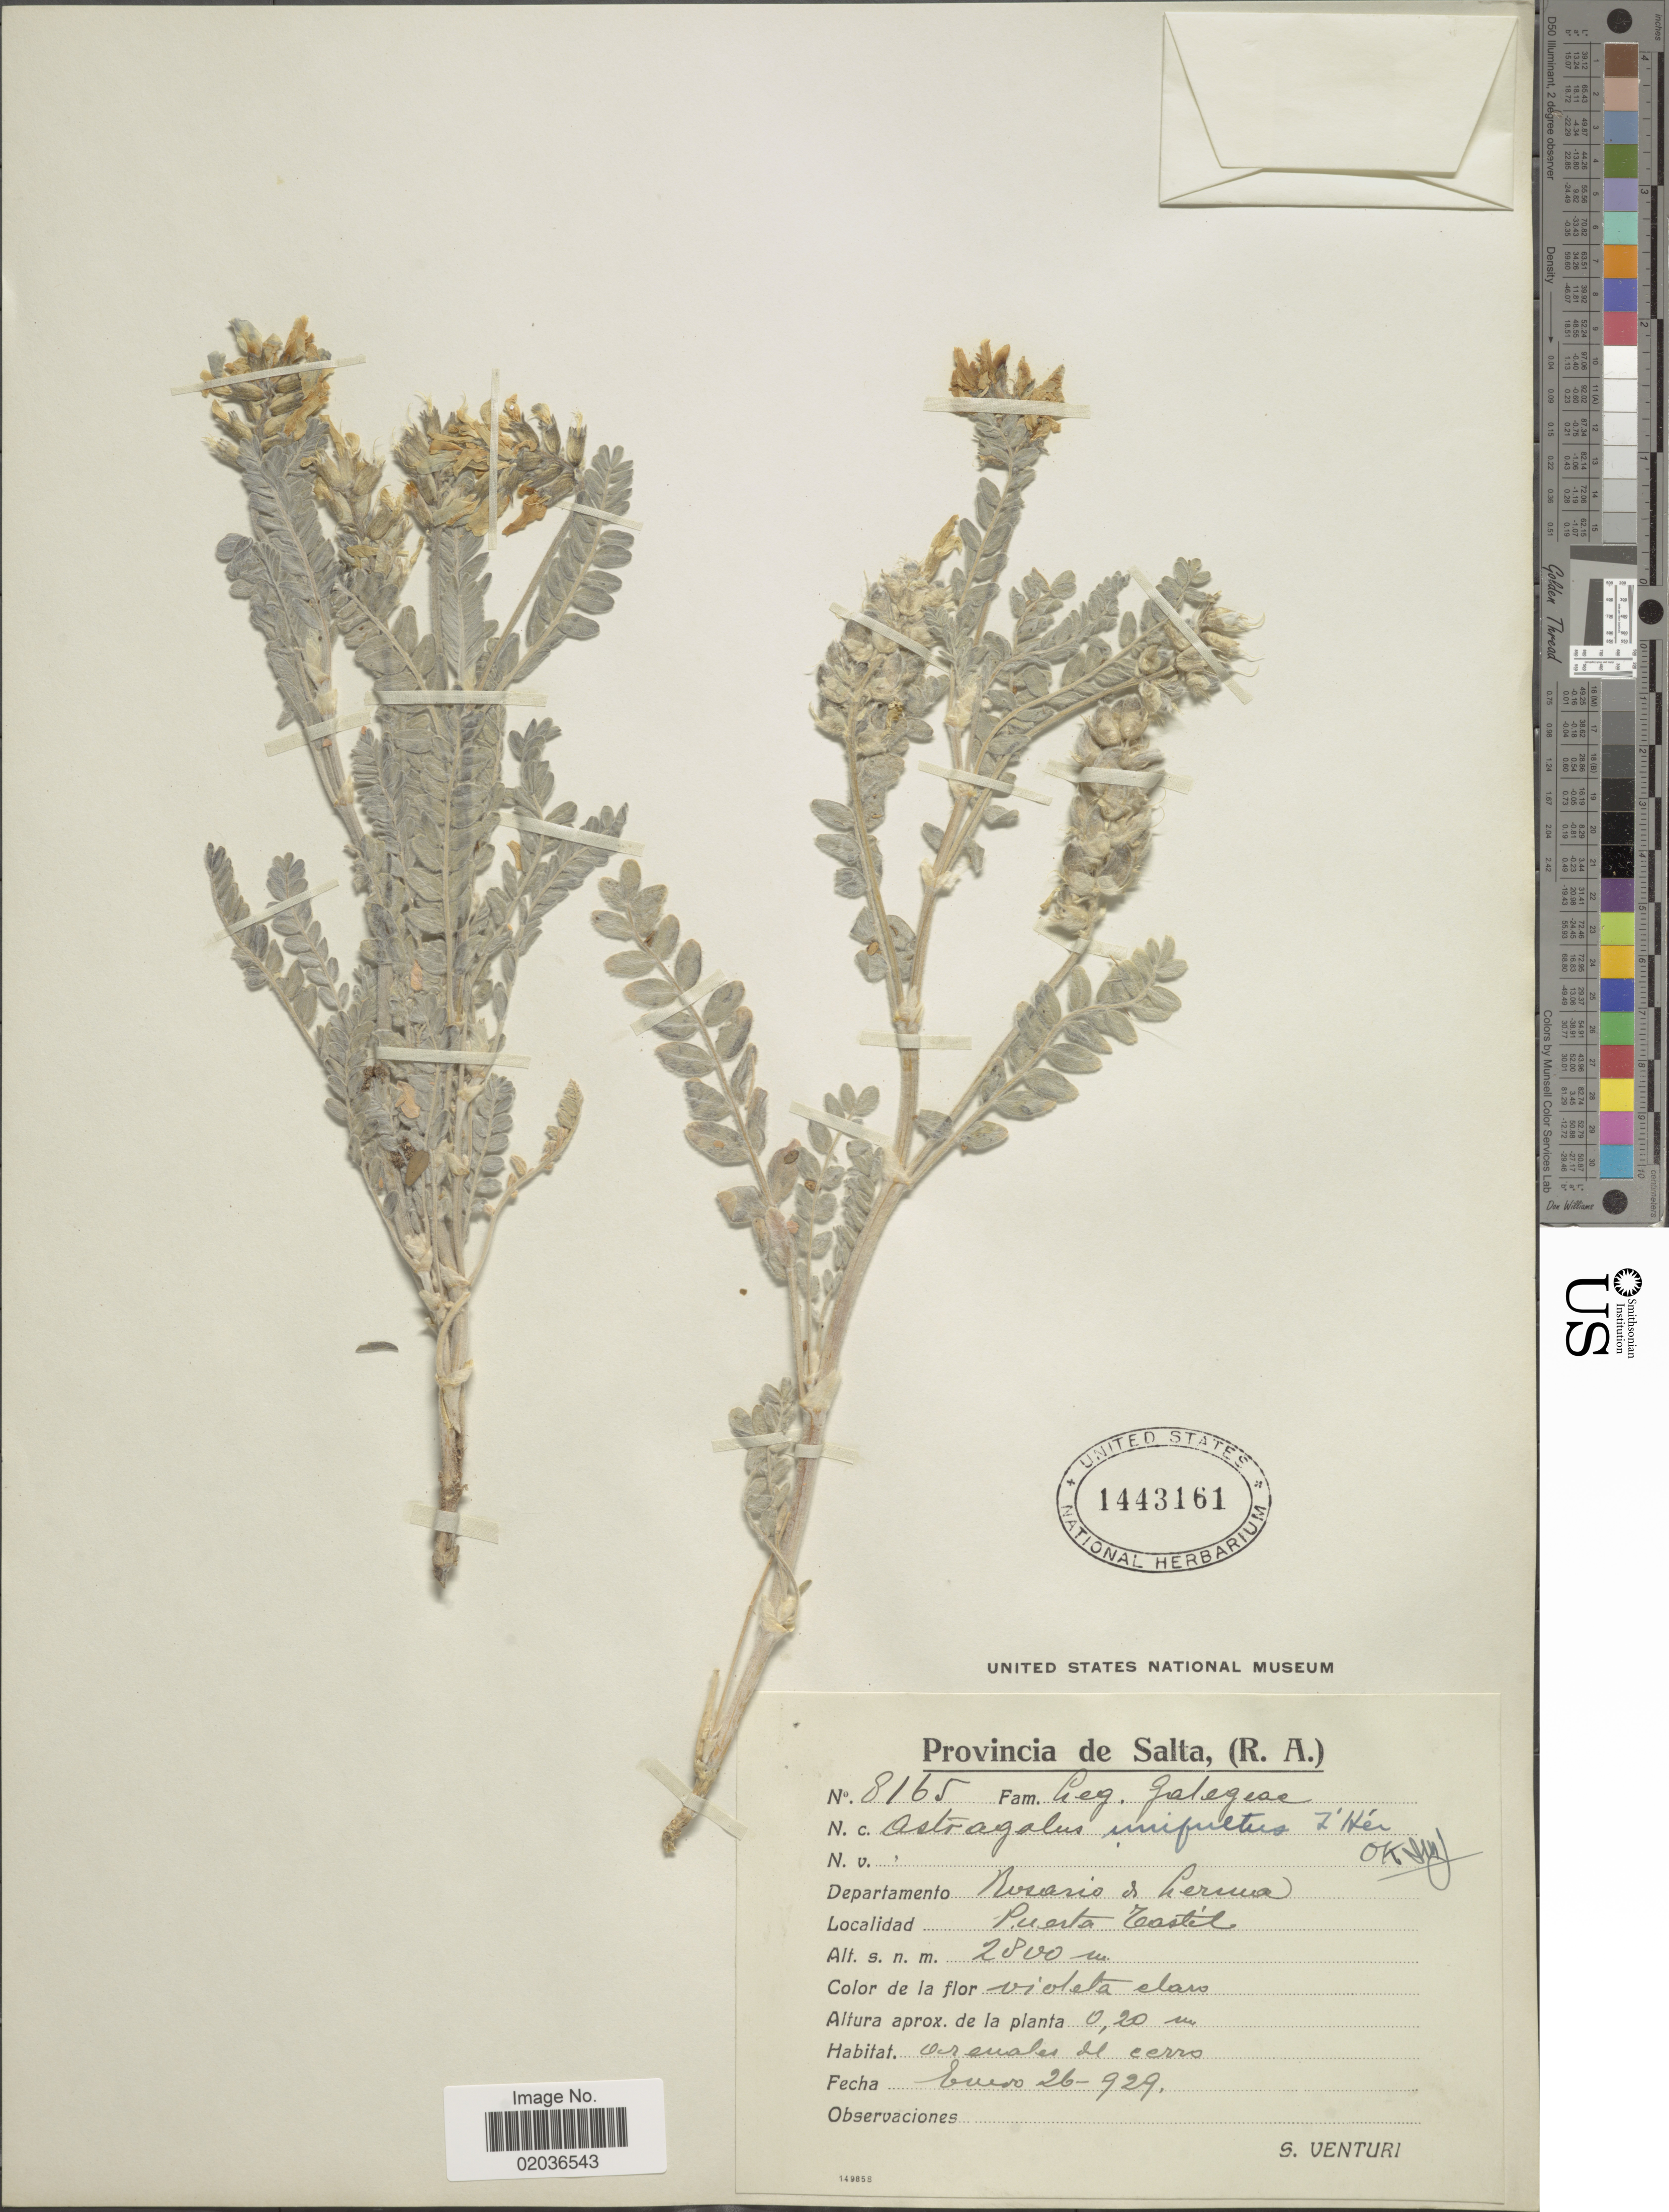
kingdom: Plantae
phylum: Tracheophyta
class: Magnoliopsida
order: Fabales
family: Fabaceae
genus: Astragalus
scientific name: Astragalus garbancillo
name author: Cav.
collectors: S. Venturi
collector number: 8165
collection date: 1929-01-26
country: Argentina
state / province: Salta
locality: Provincia de Salta, (R.A.). Departamento Rosario de Lerma. Puerta Tastil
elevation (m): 2800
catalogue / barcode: US 1443161